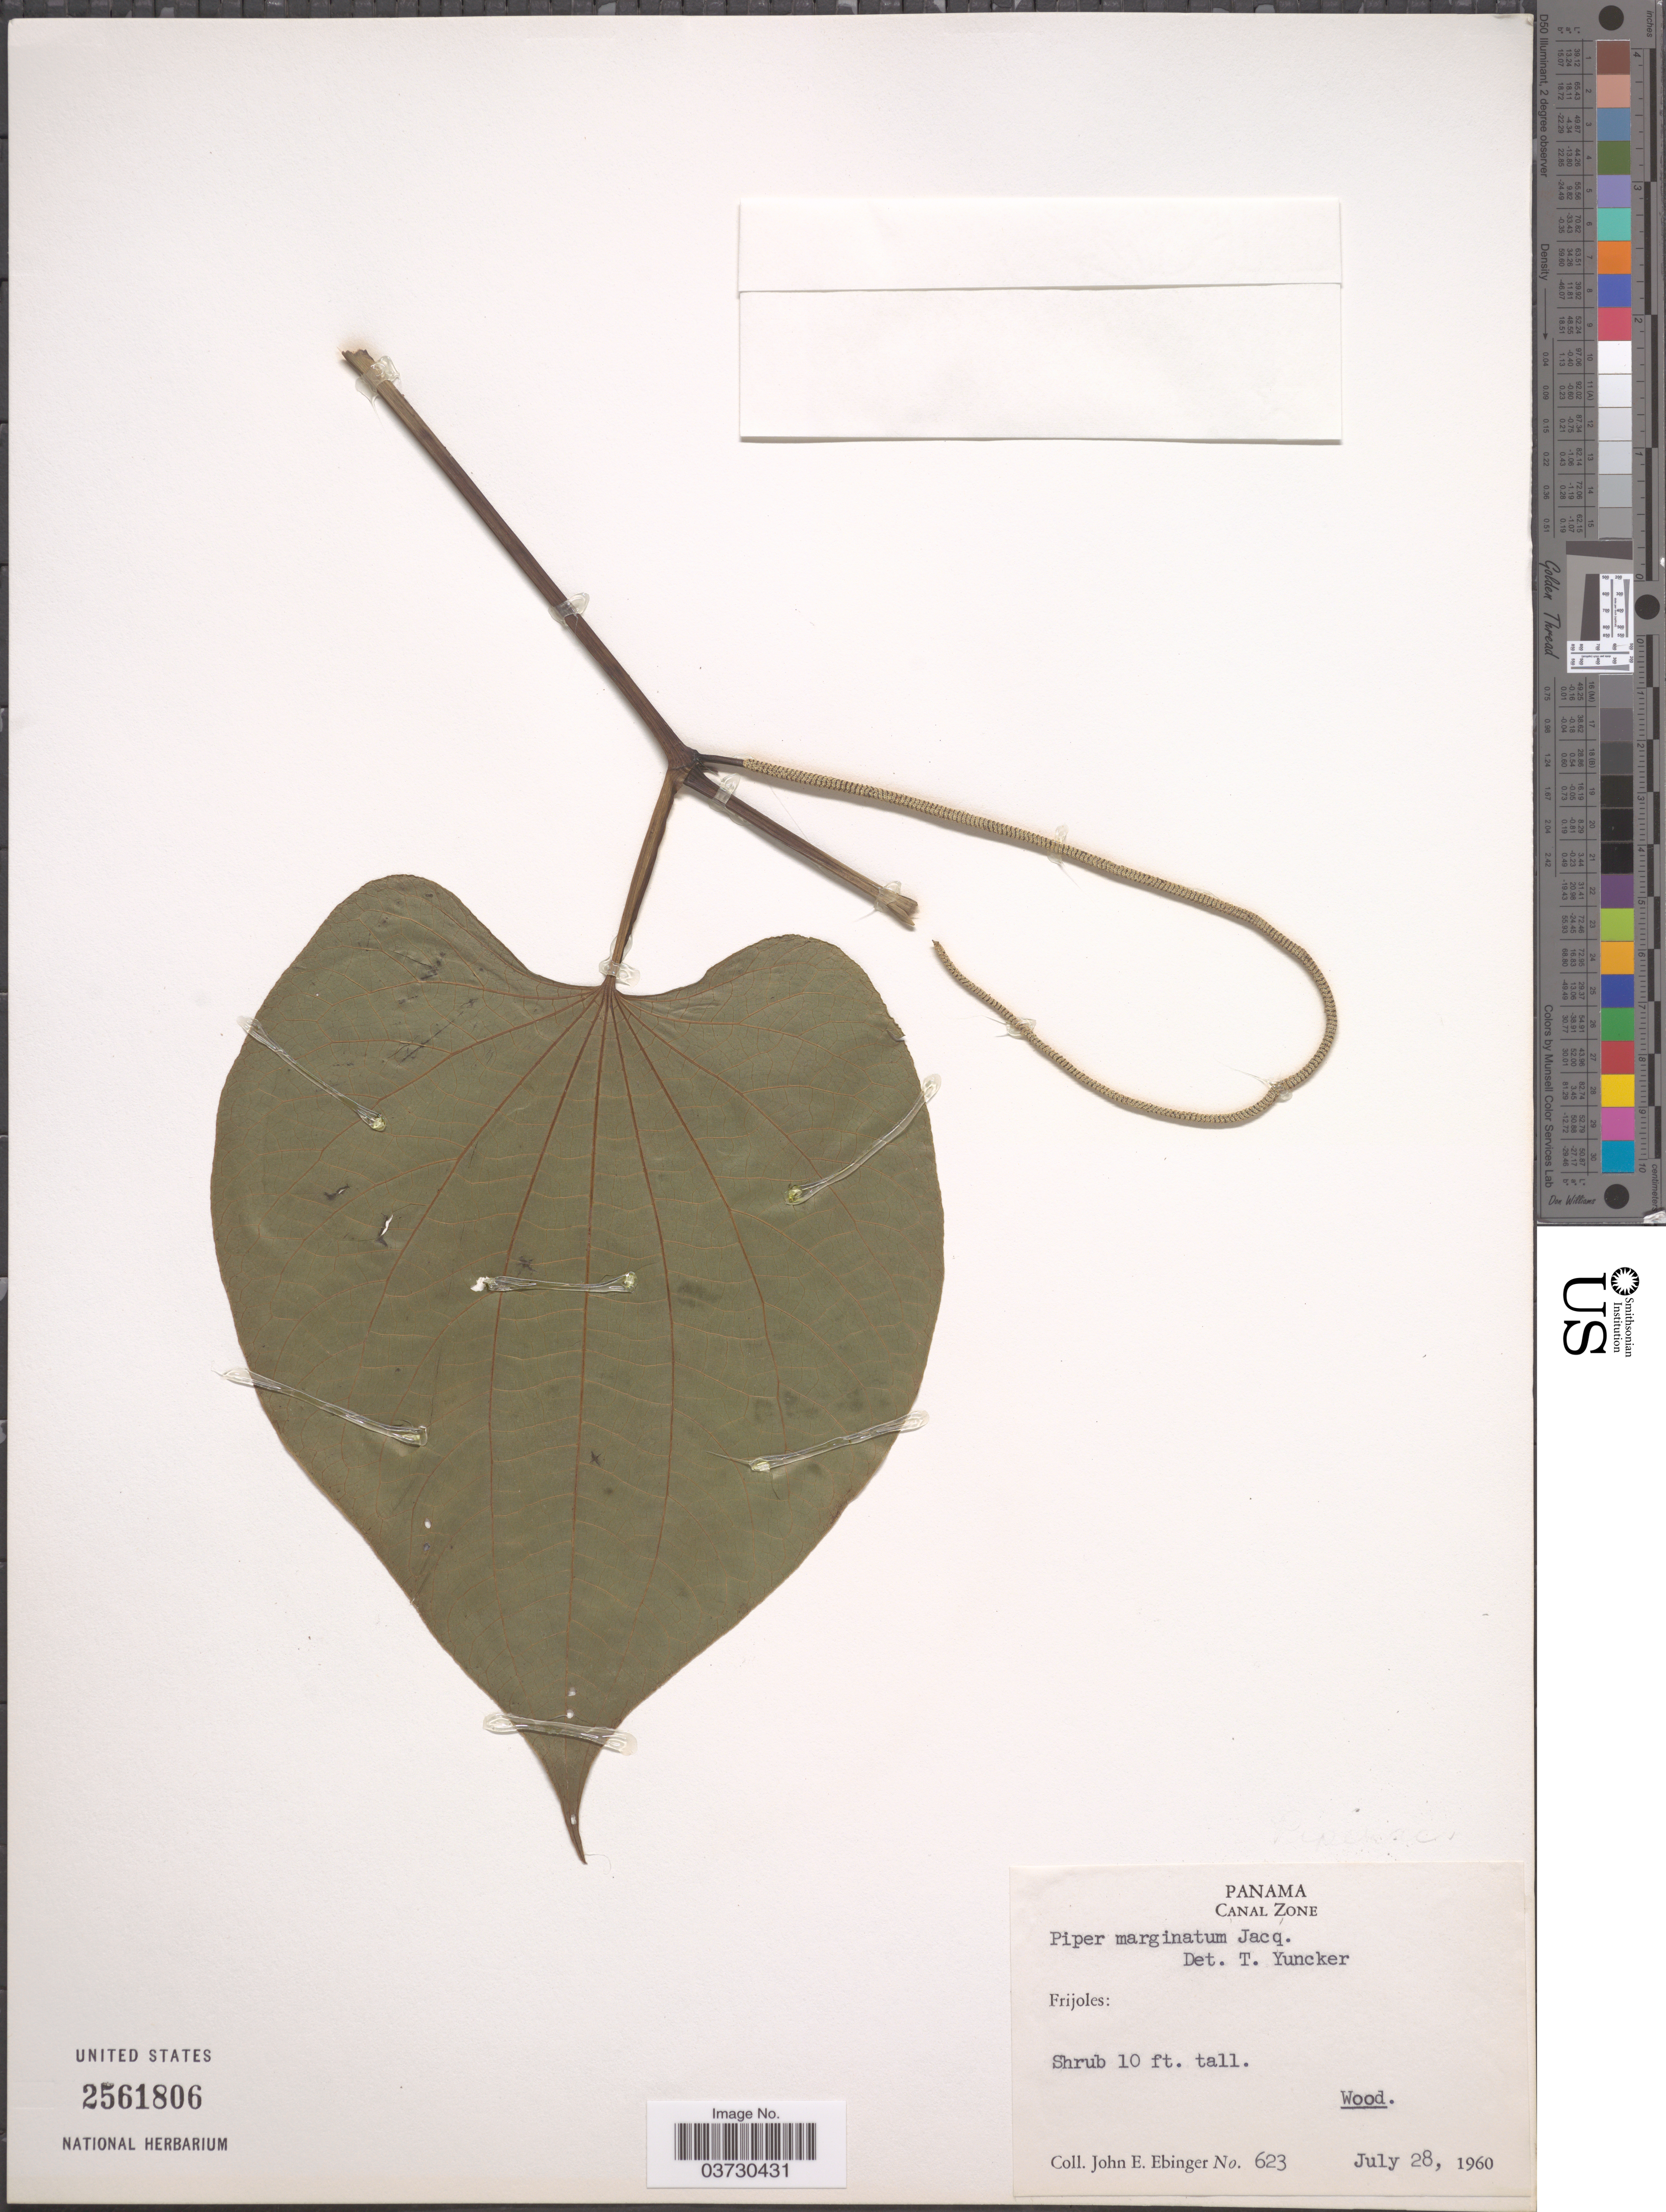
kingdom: Plantae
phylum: Tracheophyta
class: Magnoliopsida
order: Piperales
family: Piperaceae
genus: Piper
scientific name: Piper marginatum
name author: Jacq.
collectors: J. Ebinger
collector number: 623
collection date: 1960-07-28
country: Panama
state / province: Colón / Panamá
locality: Canal Zone. Frijoles.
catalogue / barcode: US 2561806